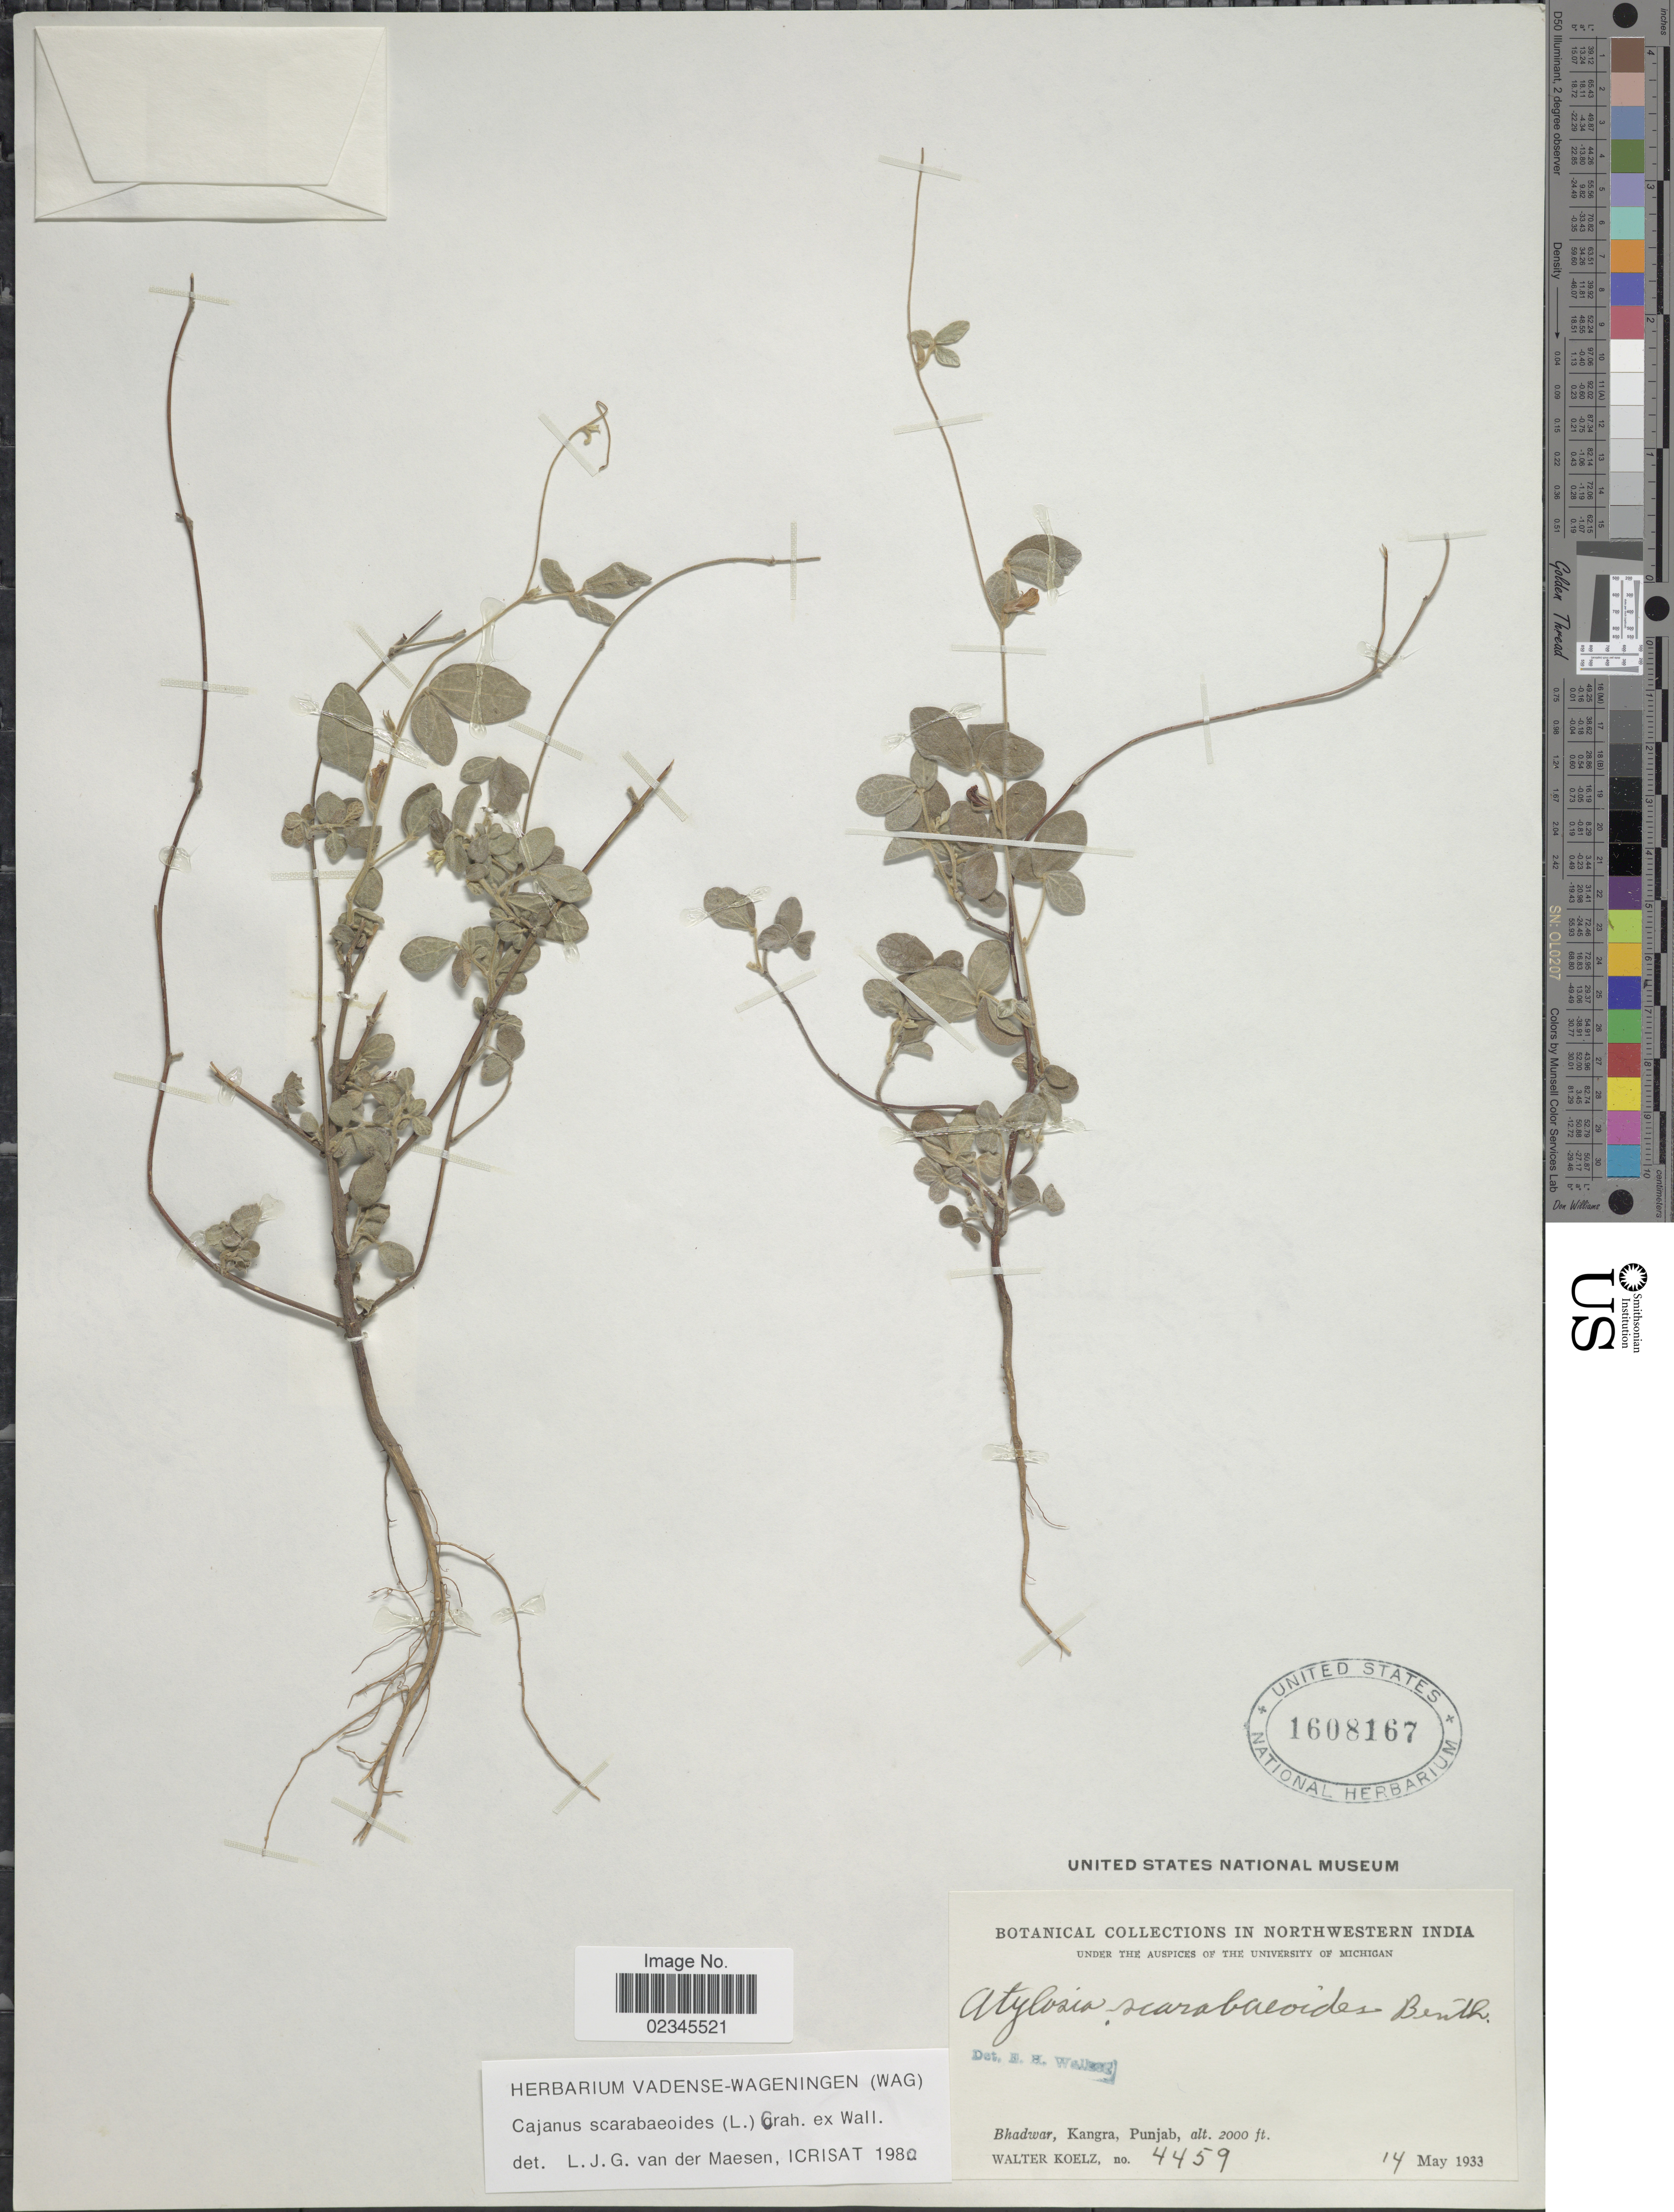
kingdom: Plantae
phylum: Tracheophyta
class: Magnoliopsida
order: Fabales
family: Fabaceae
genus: Cajanus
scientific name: Cajanus scarabaeoides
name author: (L.) Thou. ex Graham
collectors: W. N. Koelz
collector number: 4459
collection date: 1933-05-14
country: India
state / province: Himachal Pradesh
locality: Northwestern India. Bhadwar, Kangra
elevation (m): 610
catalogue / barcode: US 1608167